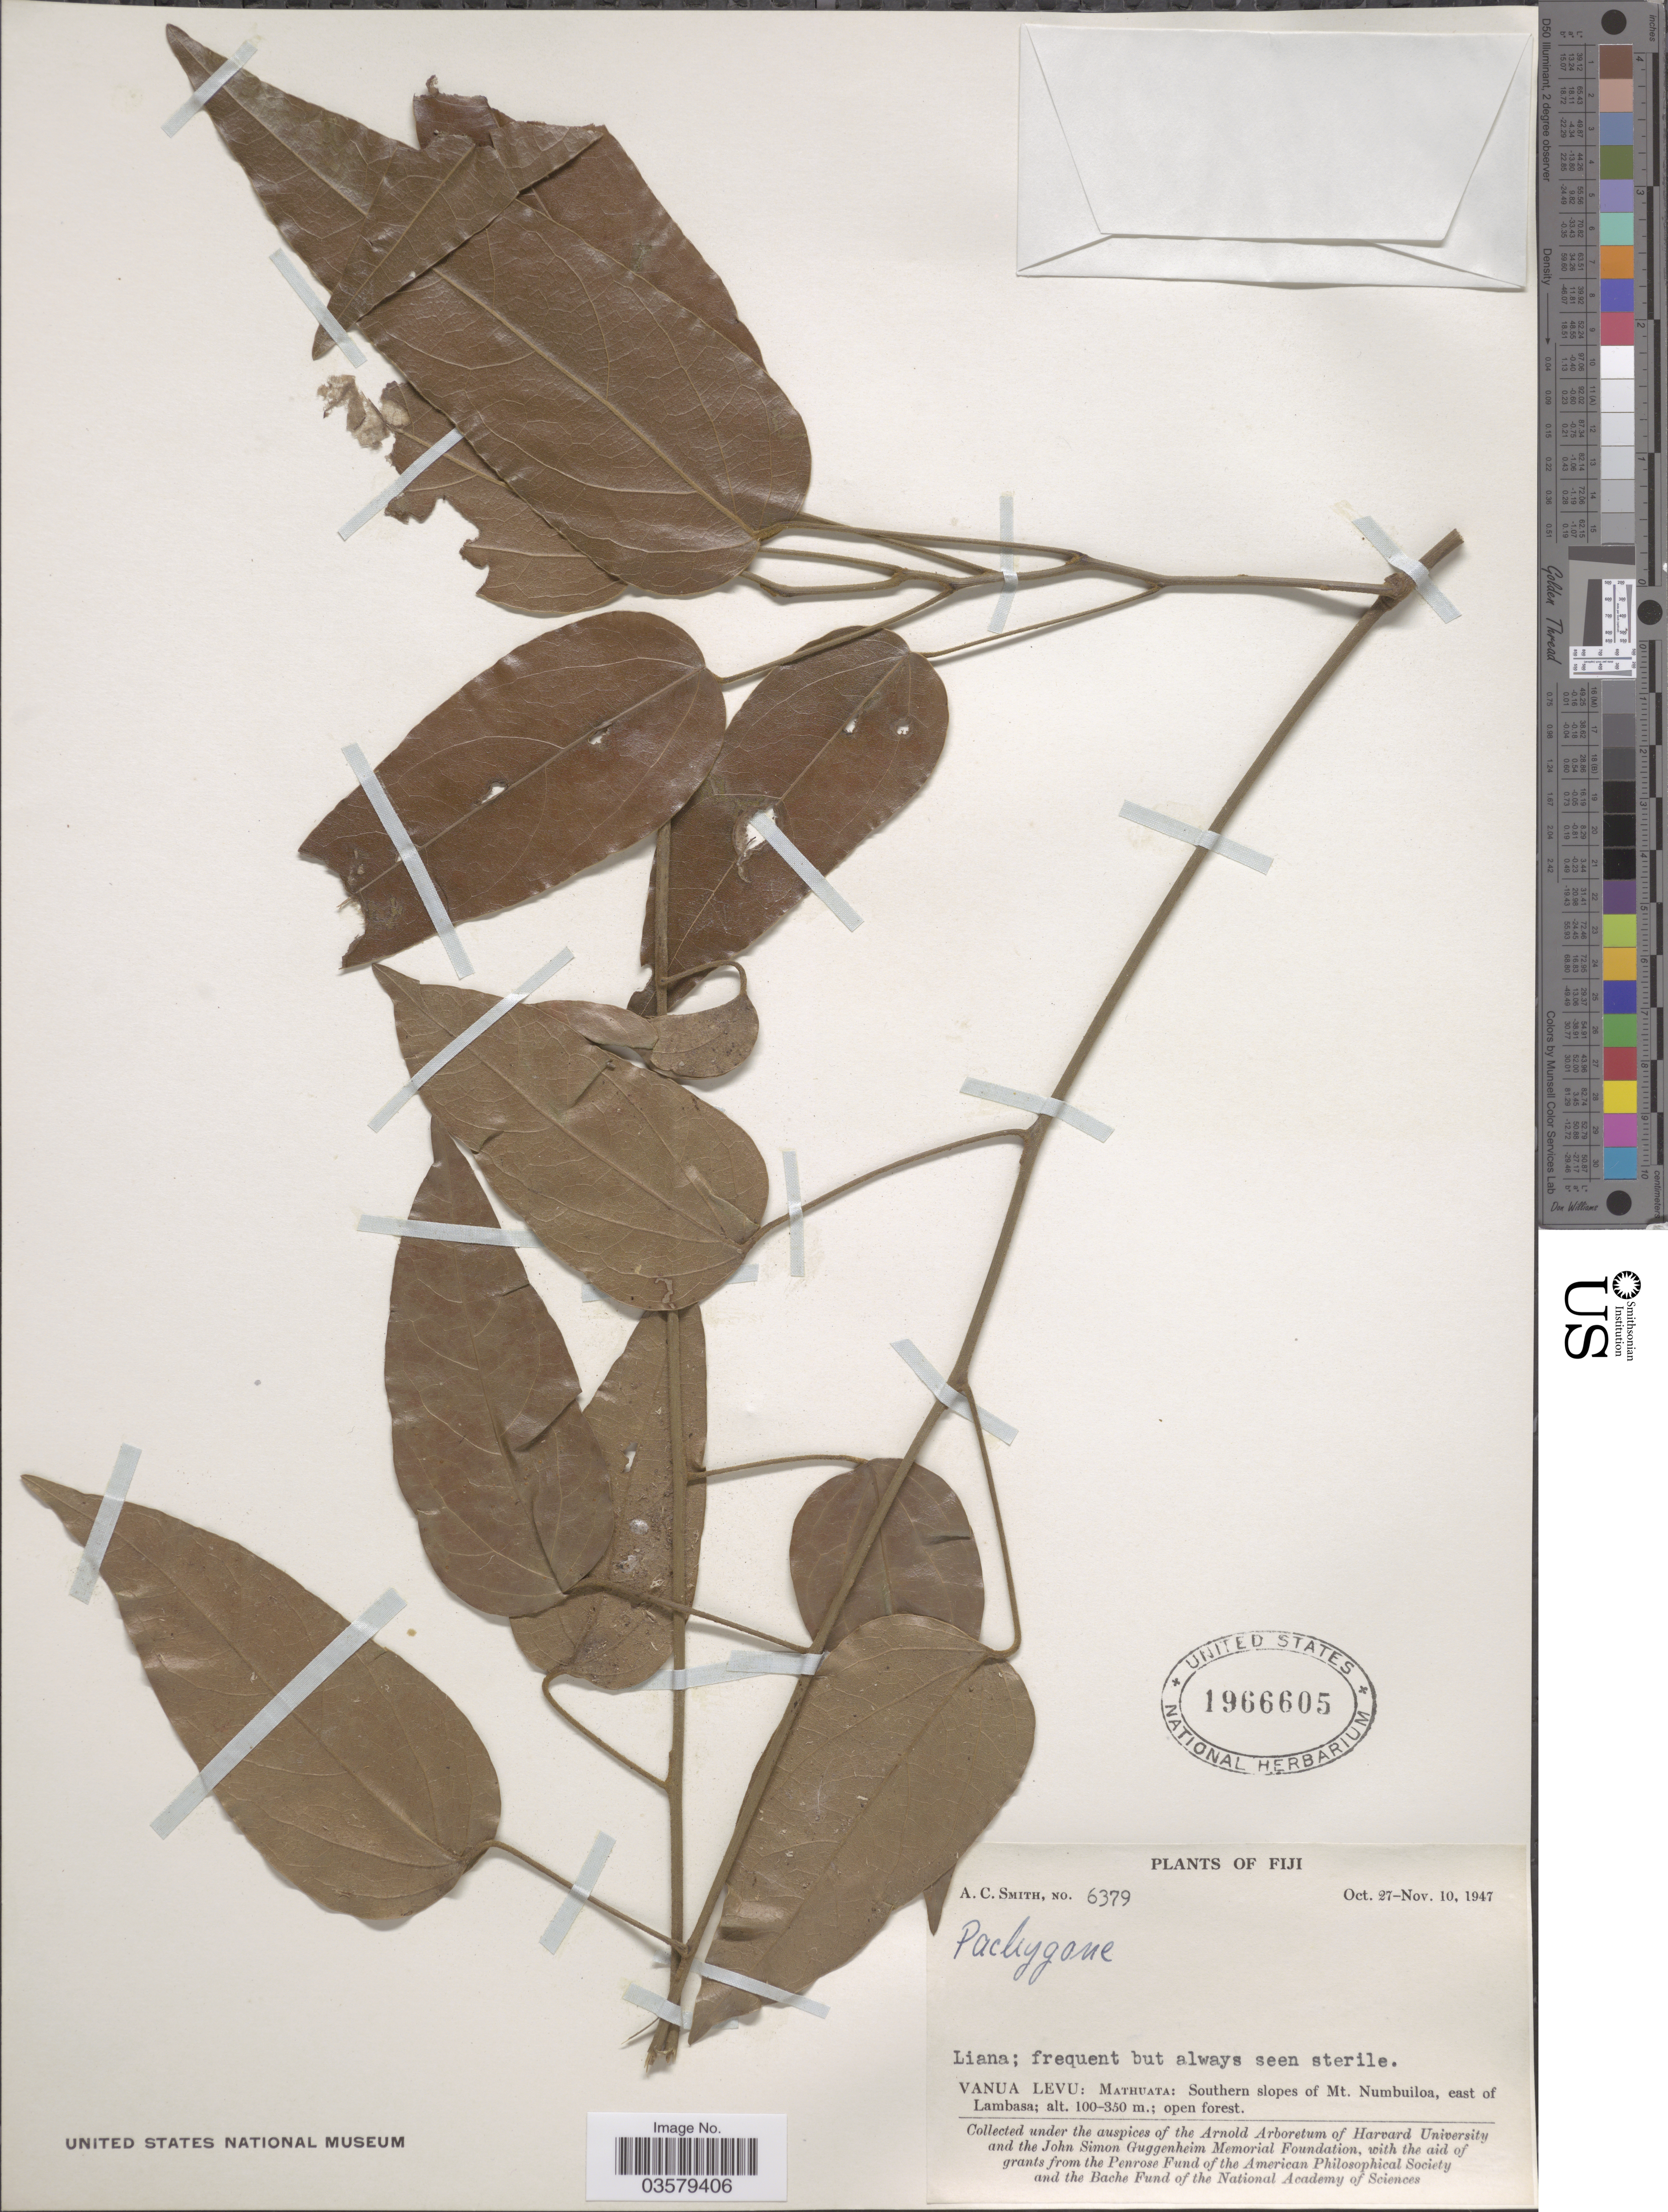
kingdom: Plantae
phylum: Tracheophyta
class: Magnoliopsida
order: Ranunculales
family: Menispermaceae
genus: Pachygone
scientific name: Pachygone sp.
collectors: A. C. Smith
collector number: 6379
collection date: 1947-10-27/1947-11-10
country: Fiji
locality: Vanua Levu: Mathuata: Southern slopes of Mt. Numbuiloa, east of Lambasa.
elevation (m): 100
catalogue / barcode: US 1966605